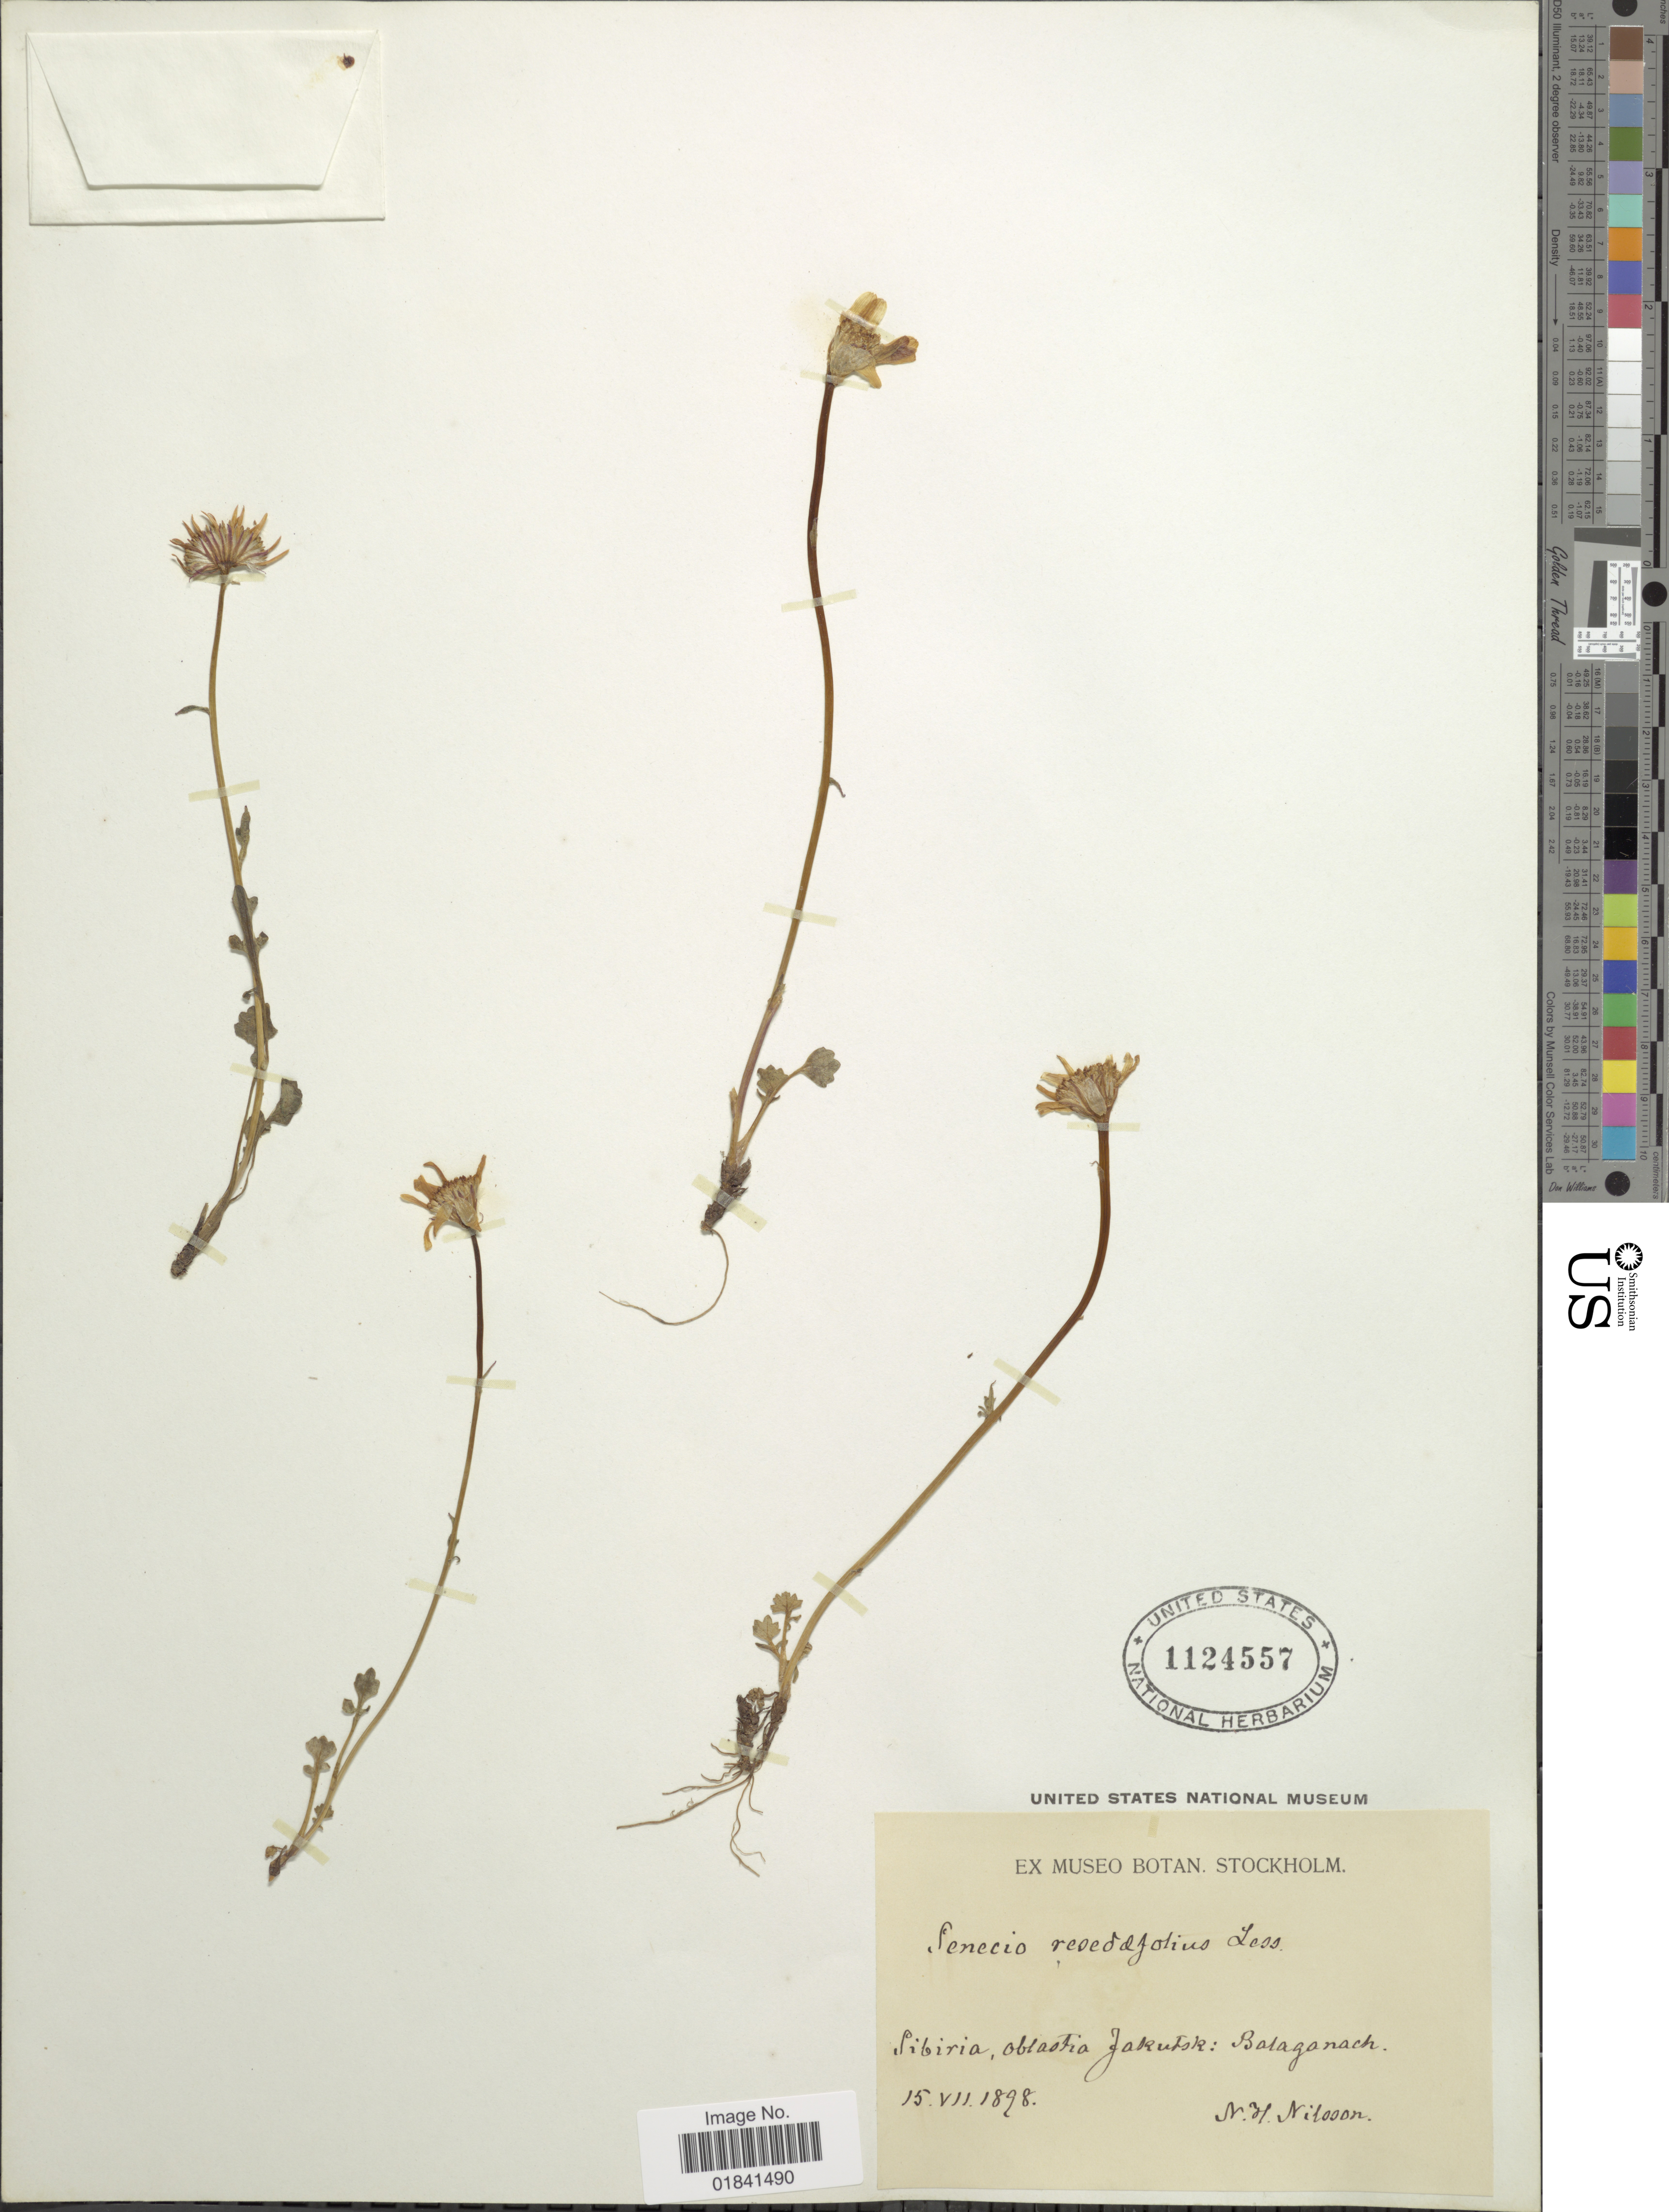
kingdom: Plantae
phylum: Tracheophyta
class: Magnoliopsida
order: Asterales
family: Asteraceae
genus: Senecio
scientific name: Senecio resedifolius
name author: Less.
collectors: N. H. Nilsson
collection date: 1898-07-15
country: Russian Federation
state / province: Sakha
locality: Sibiria, oblastia Jakutsk: Balaganach (Balagannakh)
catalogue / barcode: US 1124557